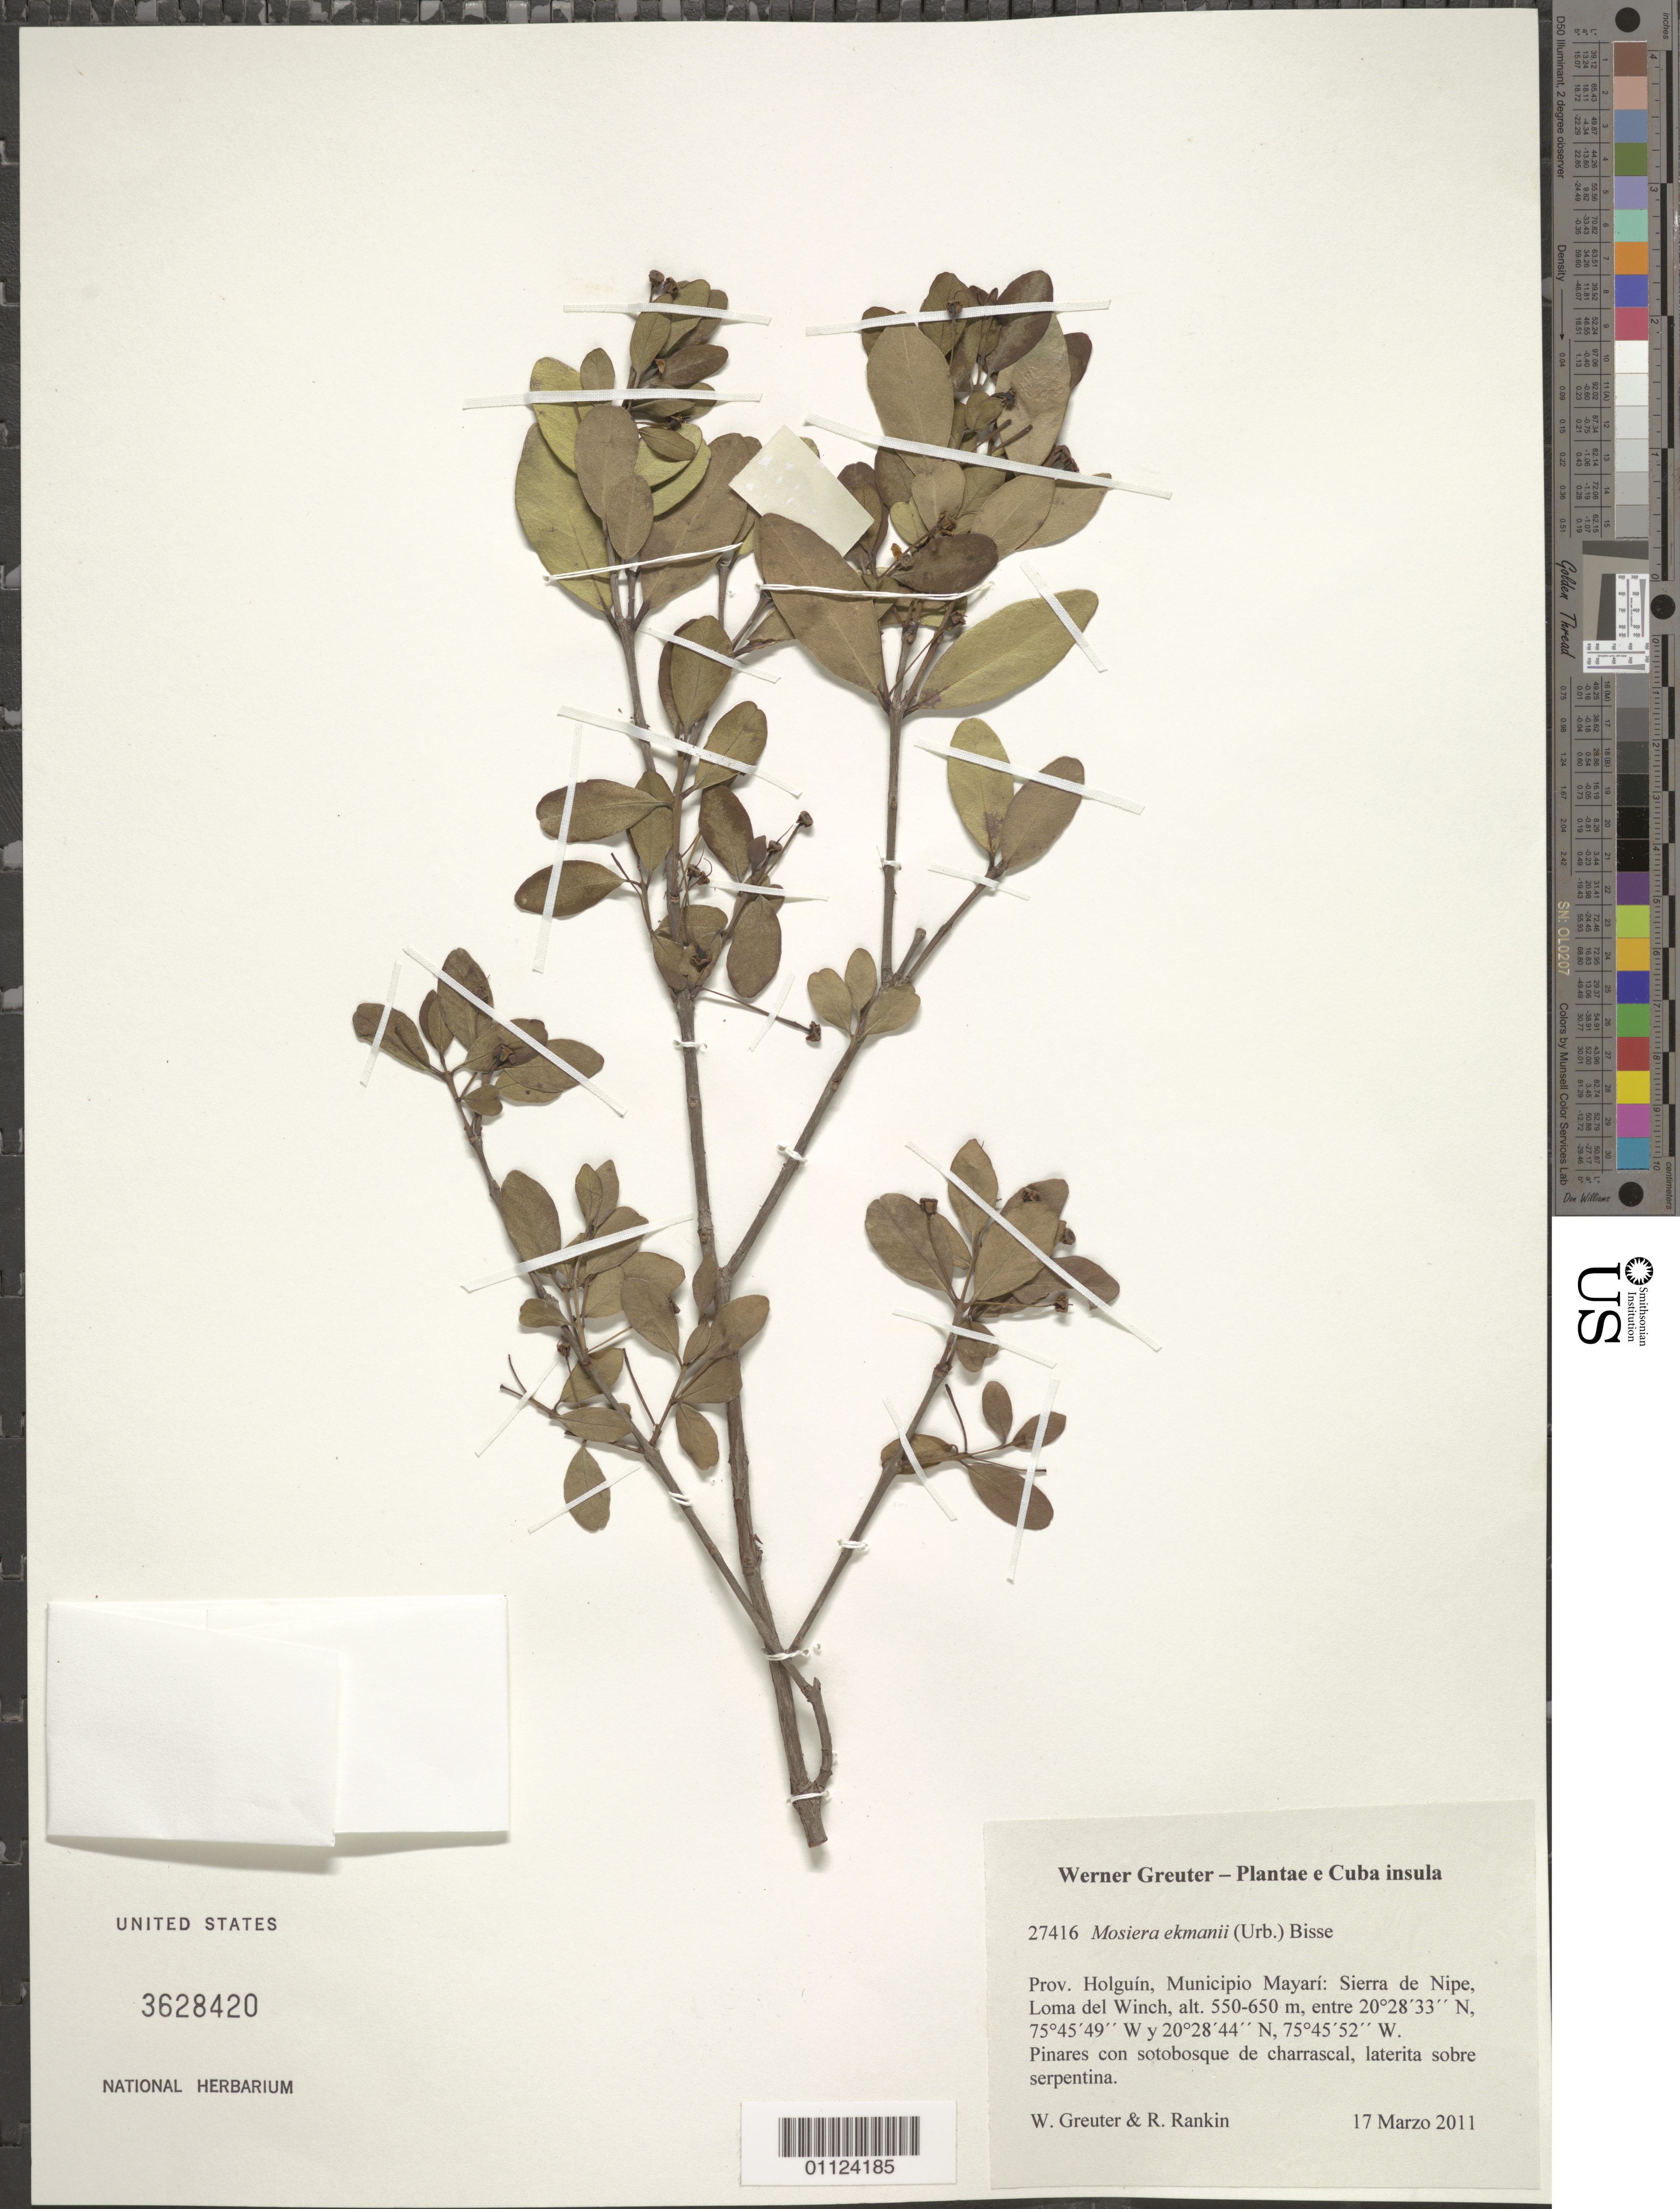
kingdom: Plantae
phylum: Tracheophyta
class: Magnoliopsida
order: Myrtales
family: Myrtaceae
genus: Mosiera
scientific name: Mosiera ekmanii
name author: (Urb.) Bisse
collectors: W. Greuter & R. Rankin Rodriguez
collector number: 27416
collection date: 2011-03-17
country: Cuba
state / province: Holguín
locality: Municipio Mayarí: Sierra de Nipe, Loma del Winch.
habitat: Pinares con sotobosque de charrascal, laterita sobre serpentina.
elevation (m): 550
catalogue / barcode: US 3628420